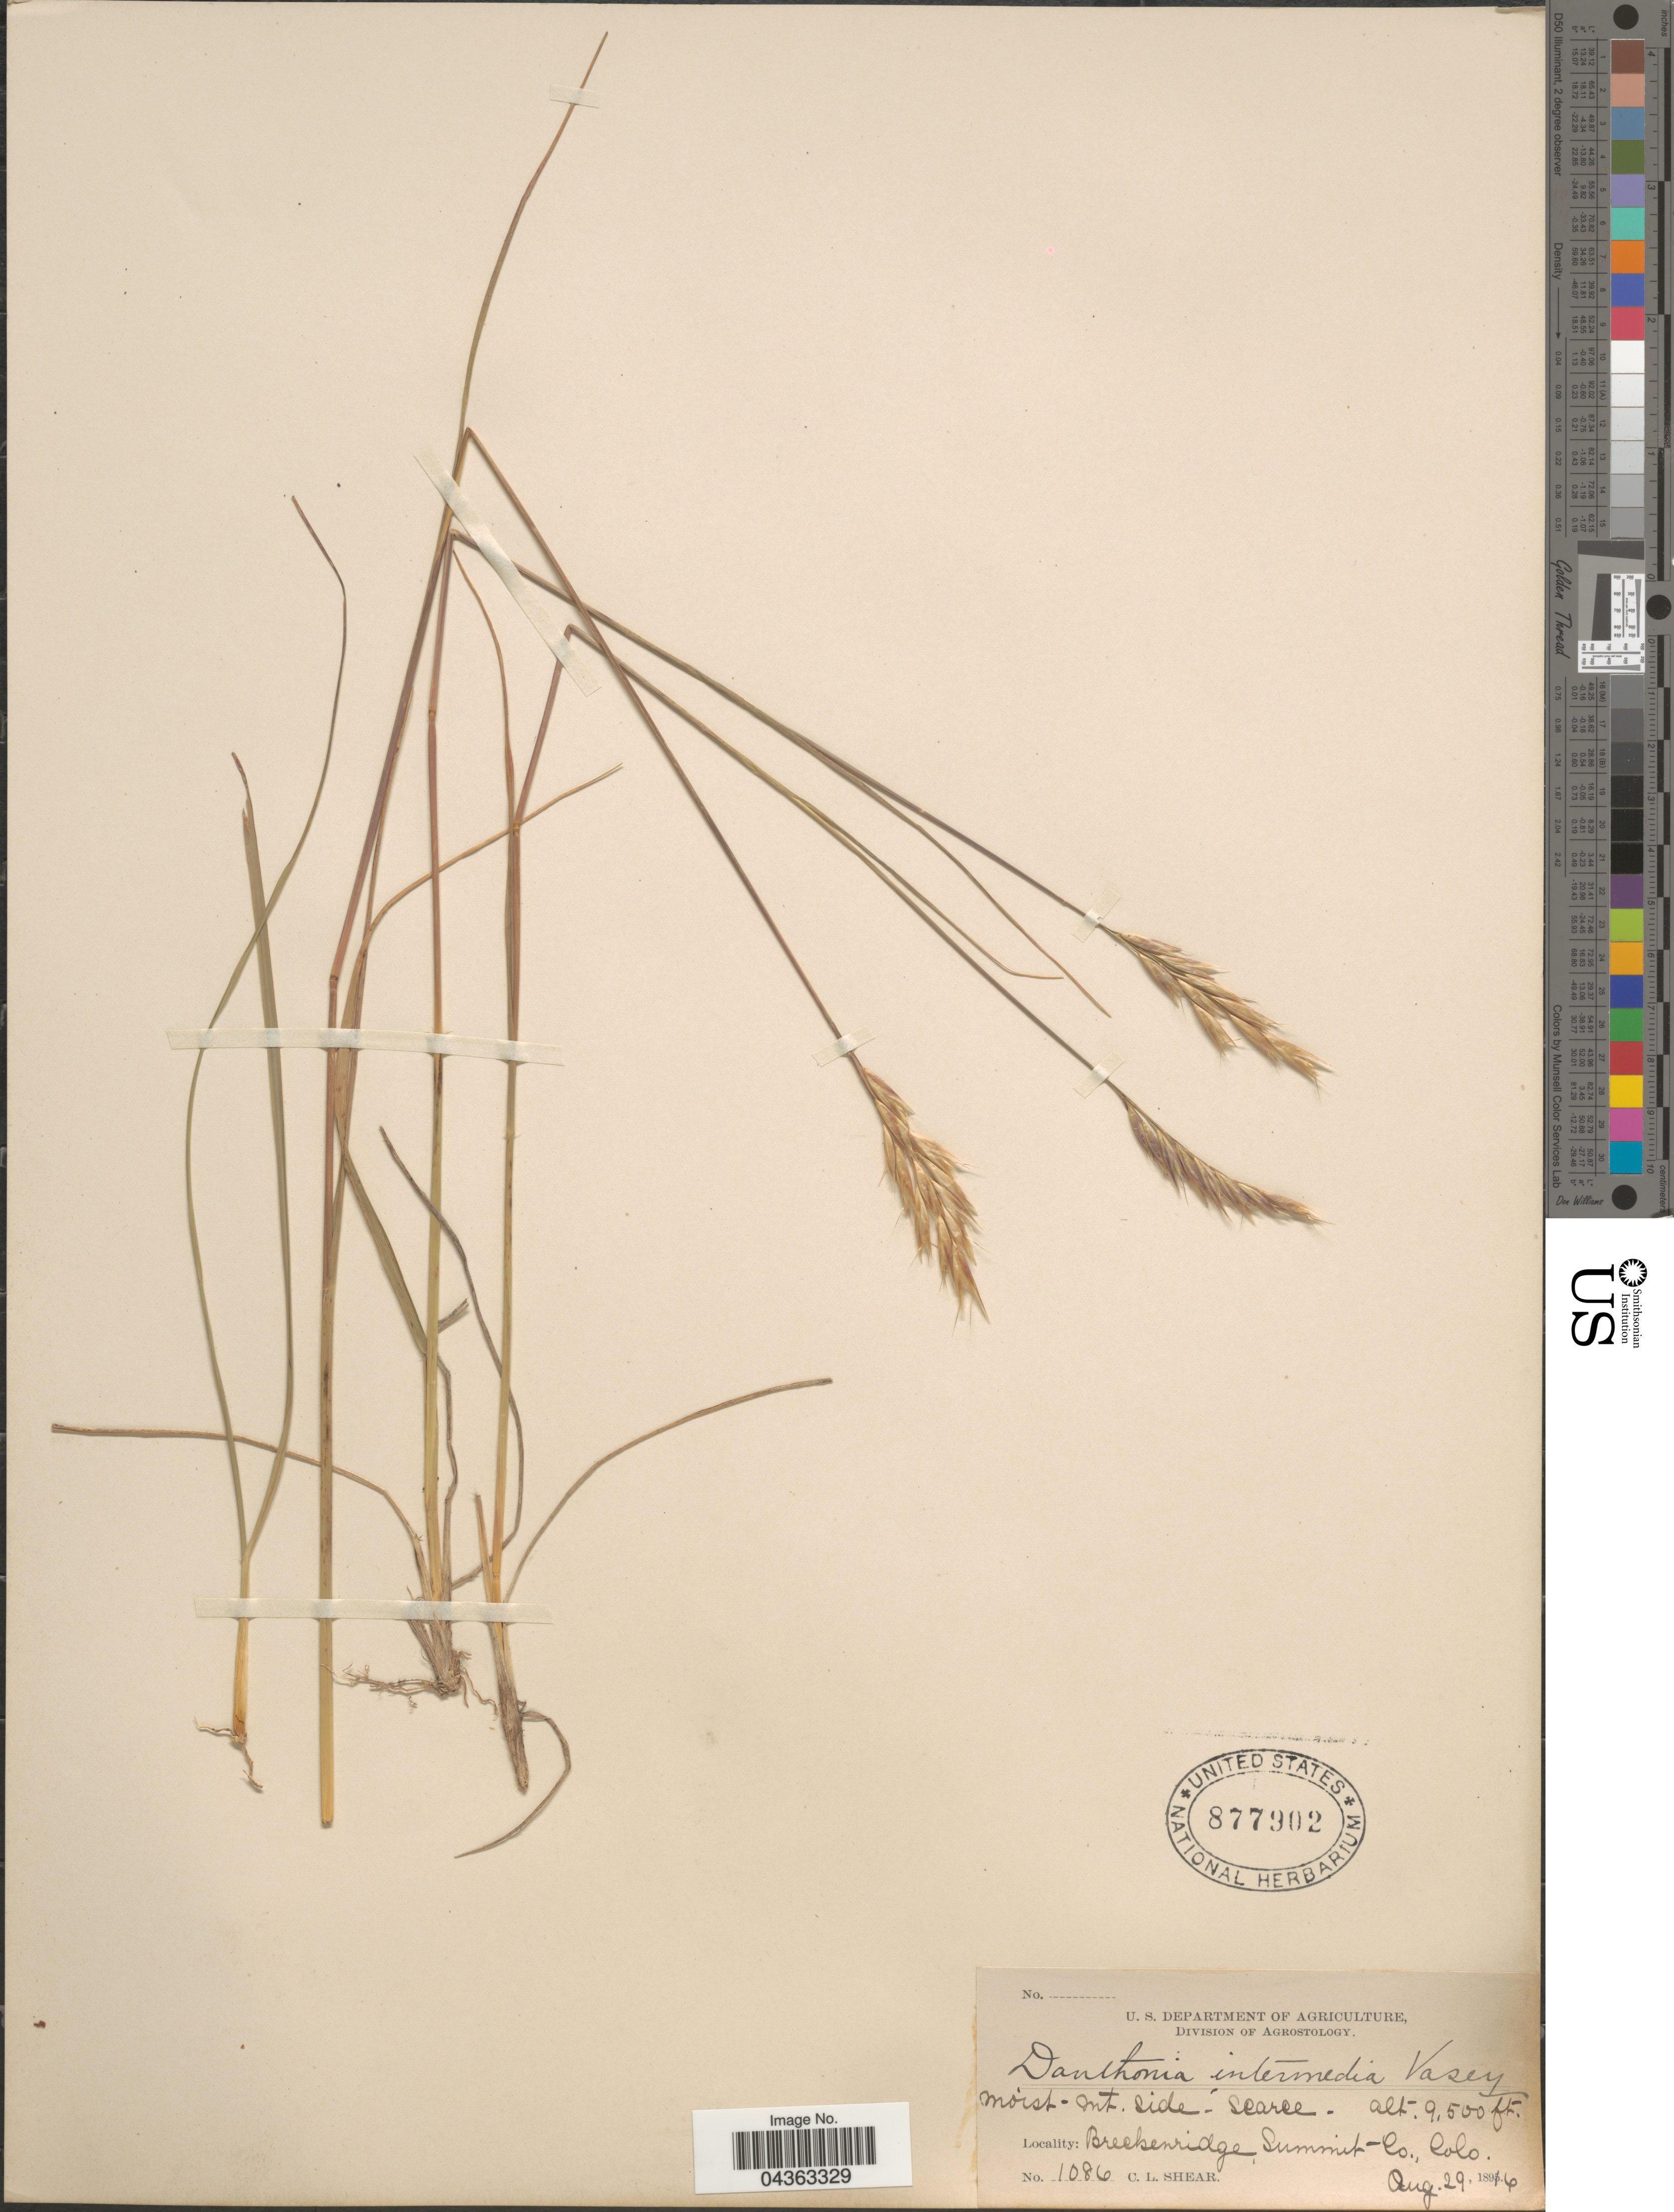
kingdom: Plantae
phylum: Tracheophyta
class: Liliopsida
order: Poales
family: Poaceae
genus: Danthonia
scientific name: Danthonia intermedia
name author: Vasey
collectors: C. L. Shear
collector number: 1086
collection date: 1896-08-29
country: United States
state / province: Colorado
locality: Moist - Mt. side. Breckenridge Summit Co.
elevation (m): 2896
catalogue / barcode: US 877902